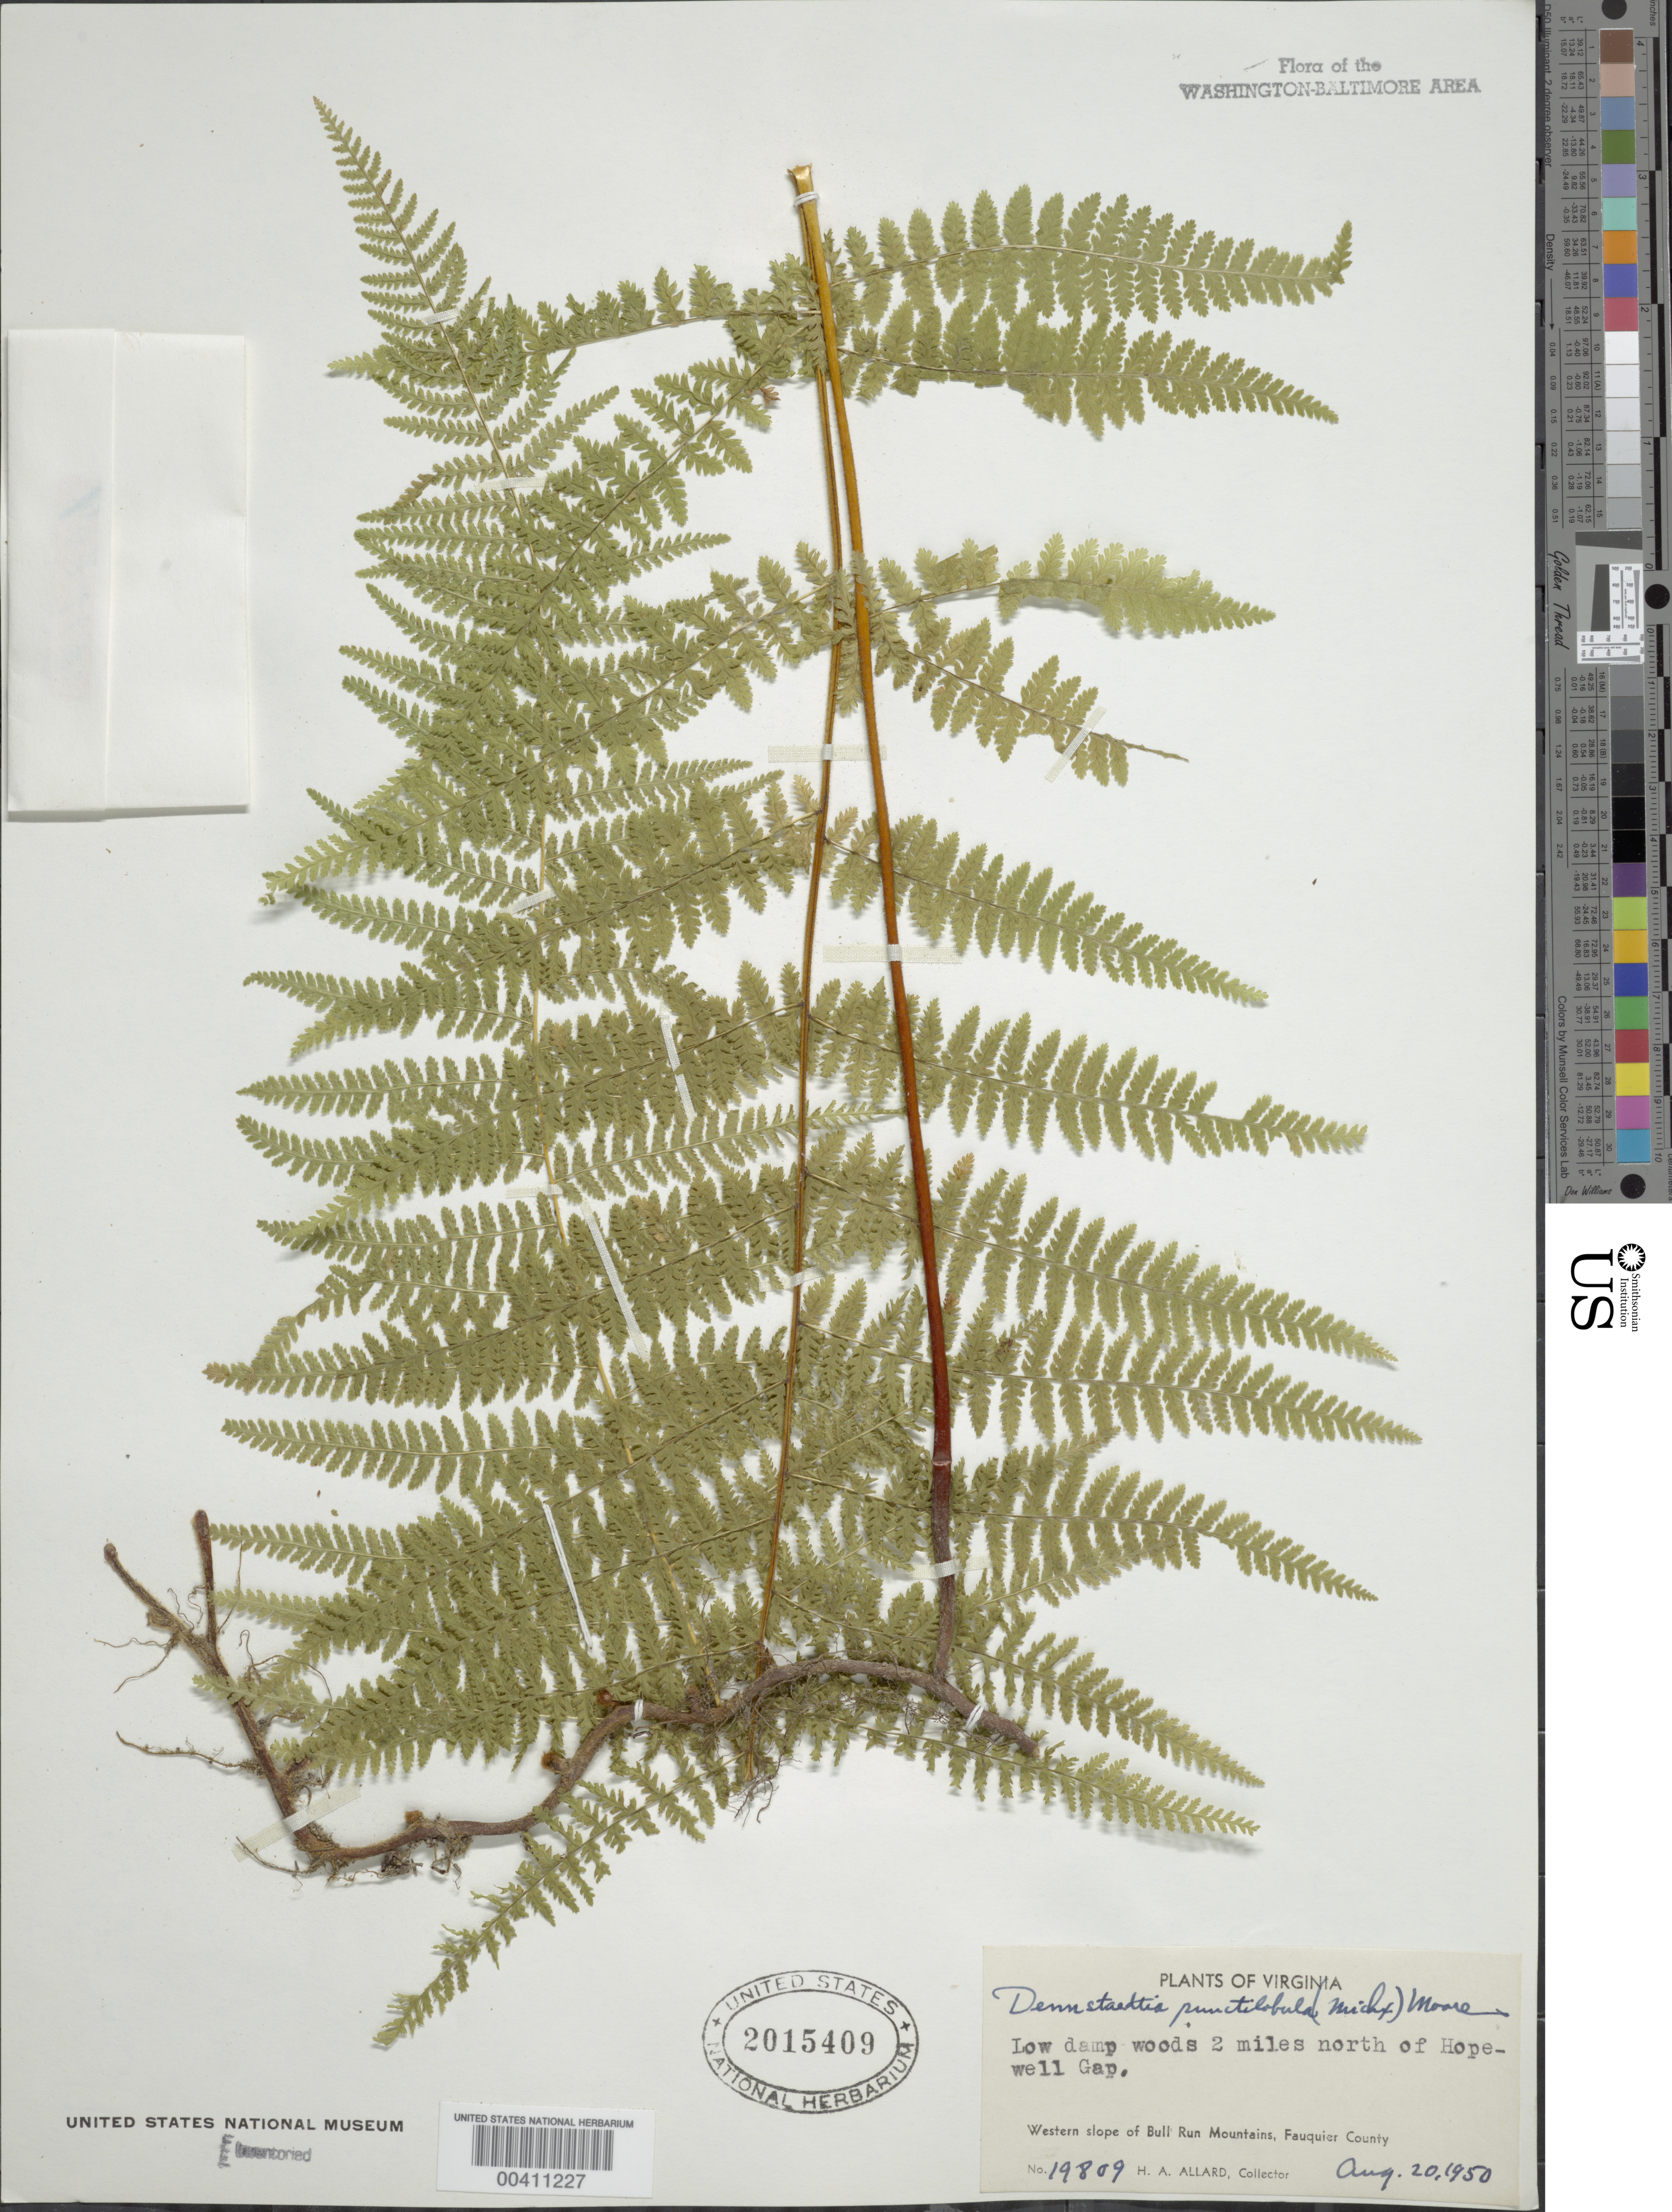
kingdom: Plantae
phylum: Tracheophyta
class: Polypodiopsida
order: Polypodiales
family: Dennstaedtiaceae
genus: Dennstaedtia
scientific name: Dennstaedtia punctilobula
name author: (Michx.) T. Moore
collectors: H. A. Allard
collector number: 19809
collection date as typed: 20 Aug 1950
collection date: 1950-08-20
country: United States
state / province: Virginia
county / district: Fauquier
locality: North of Hopewell Gap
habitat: Low damp woods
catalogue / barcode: US 2015409